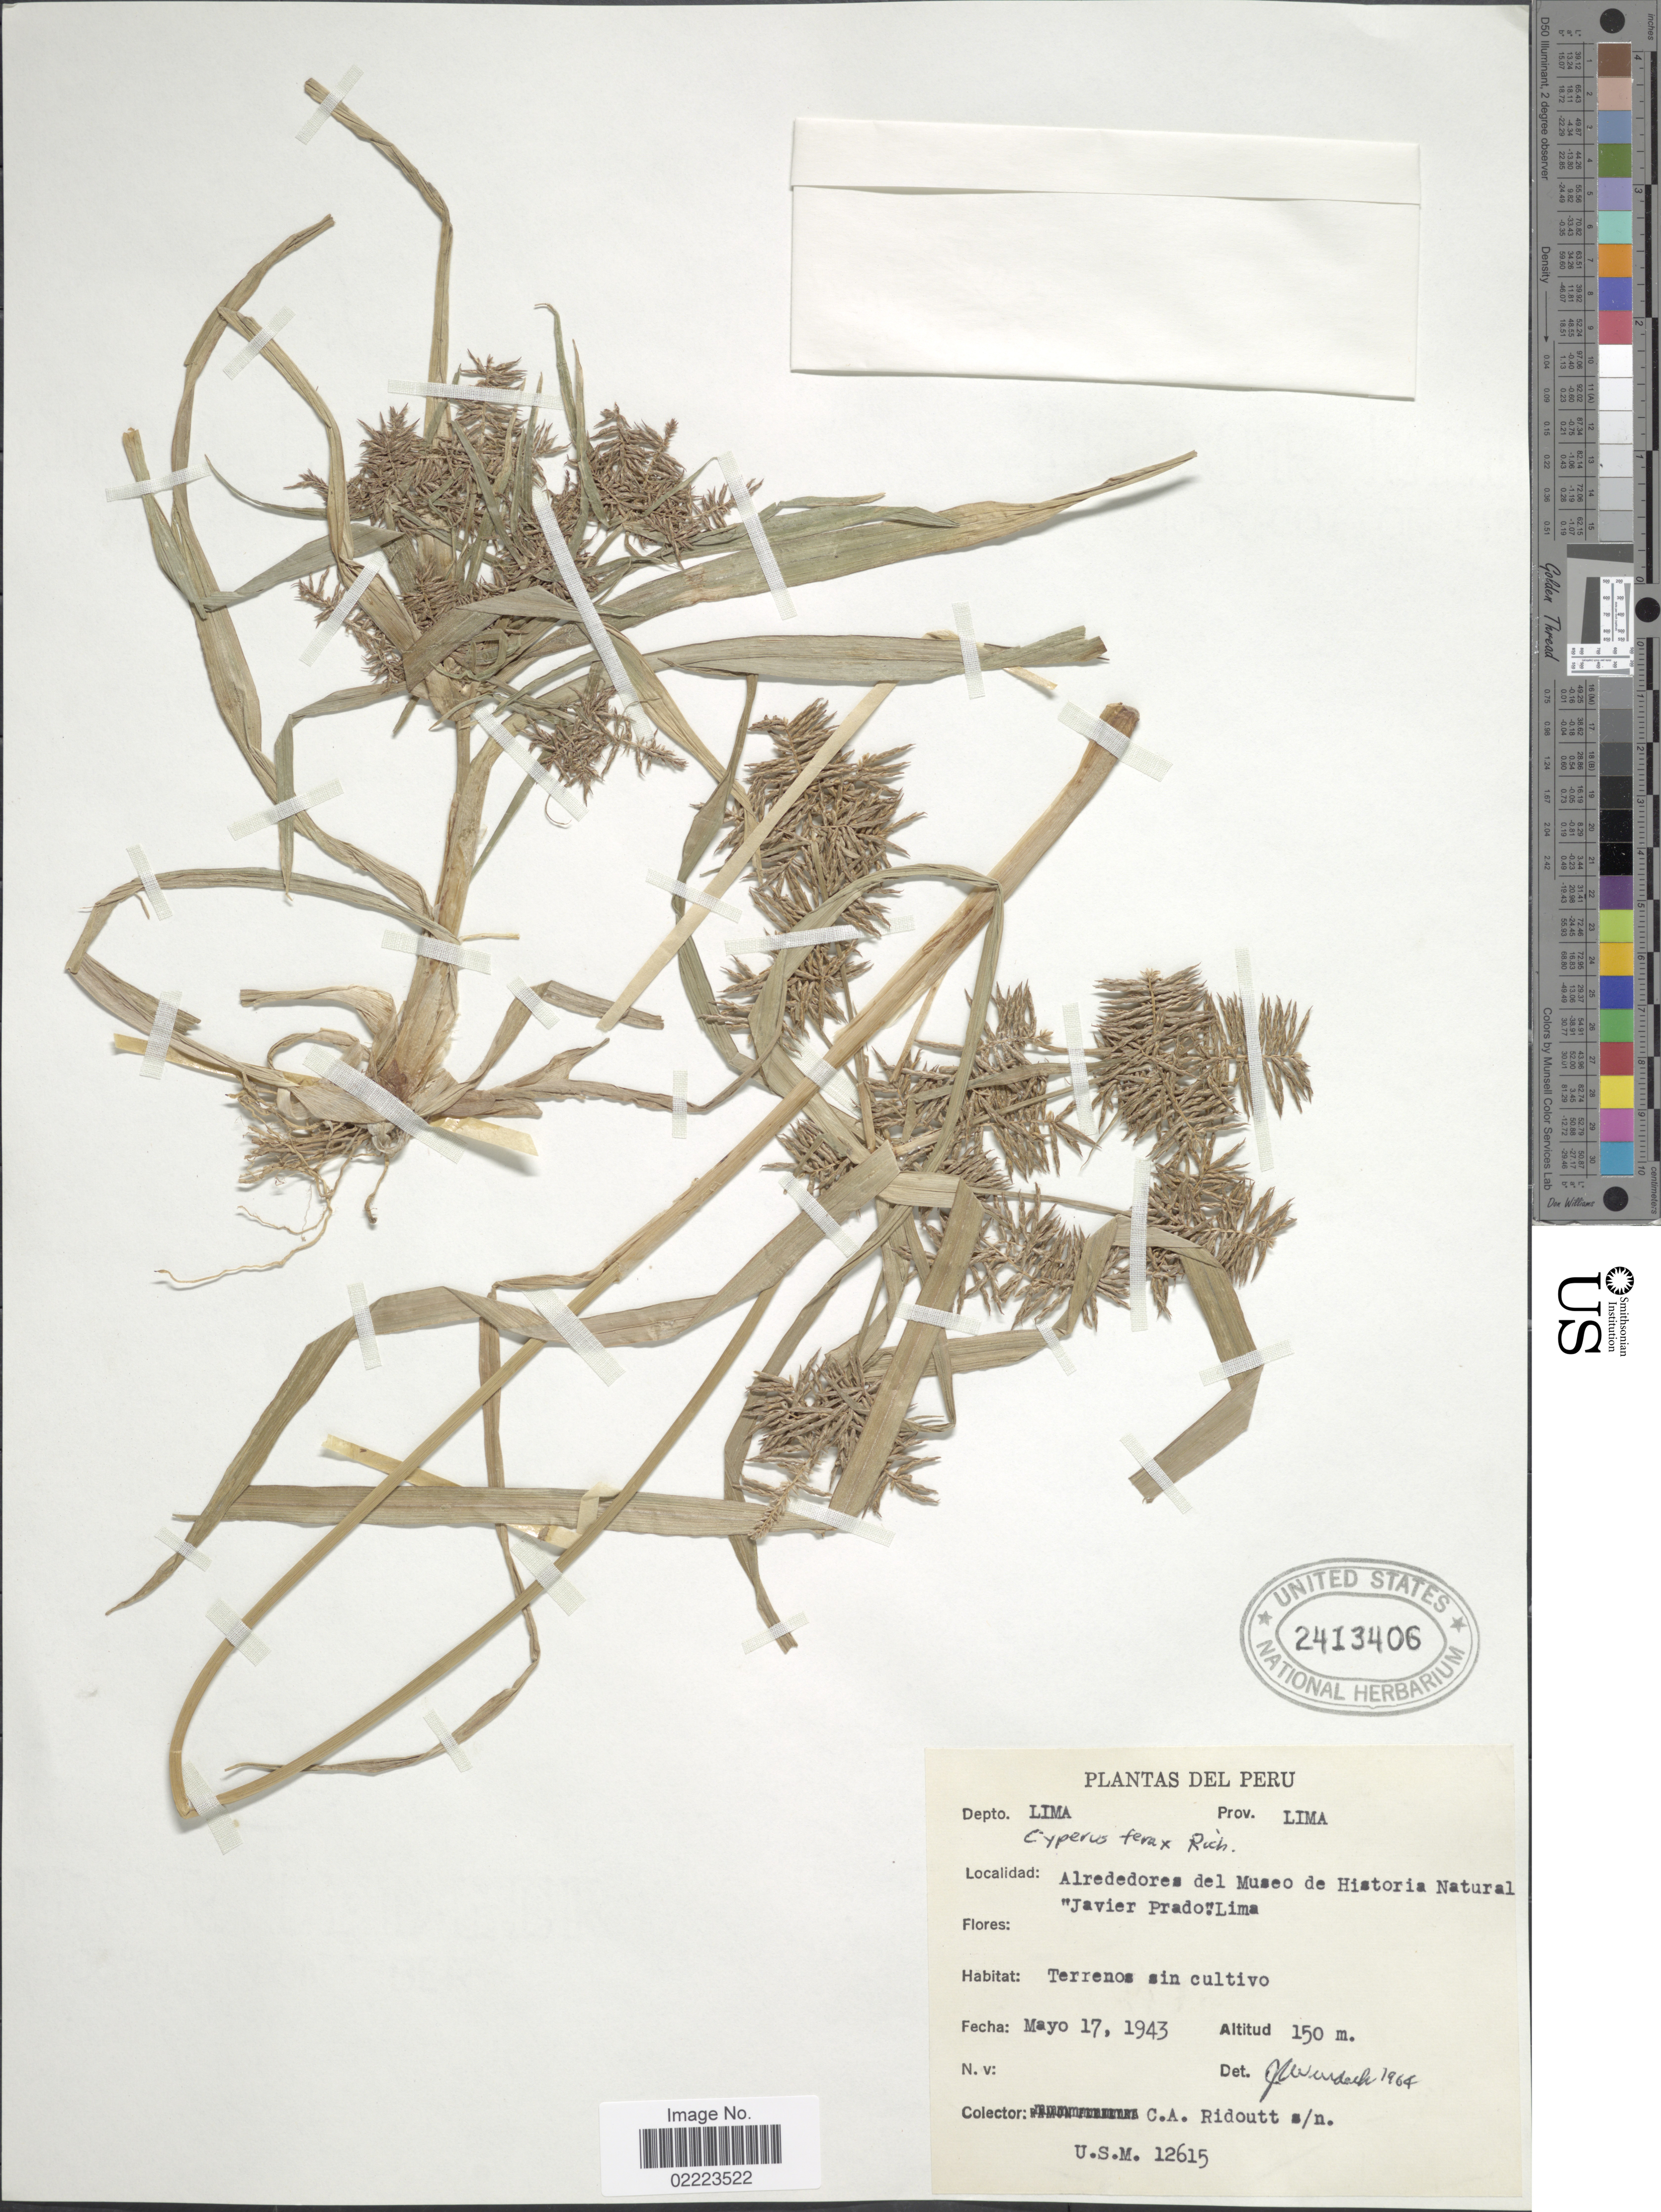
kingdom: Plantae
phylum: Tracheophyta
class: Liliopsida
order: Poales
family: Cyperaceae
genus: Cyperus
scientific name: Cyperus odoratus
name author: L.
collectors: C. Ridoutt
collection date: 1943-05-17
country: Peru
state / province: Lima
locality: Prov. Lima. Alrededores del Museo de Historia Natural "Javier Prado" Lima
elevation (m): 150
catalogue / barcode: US 2413406